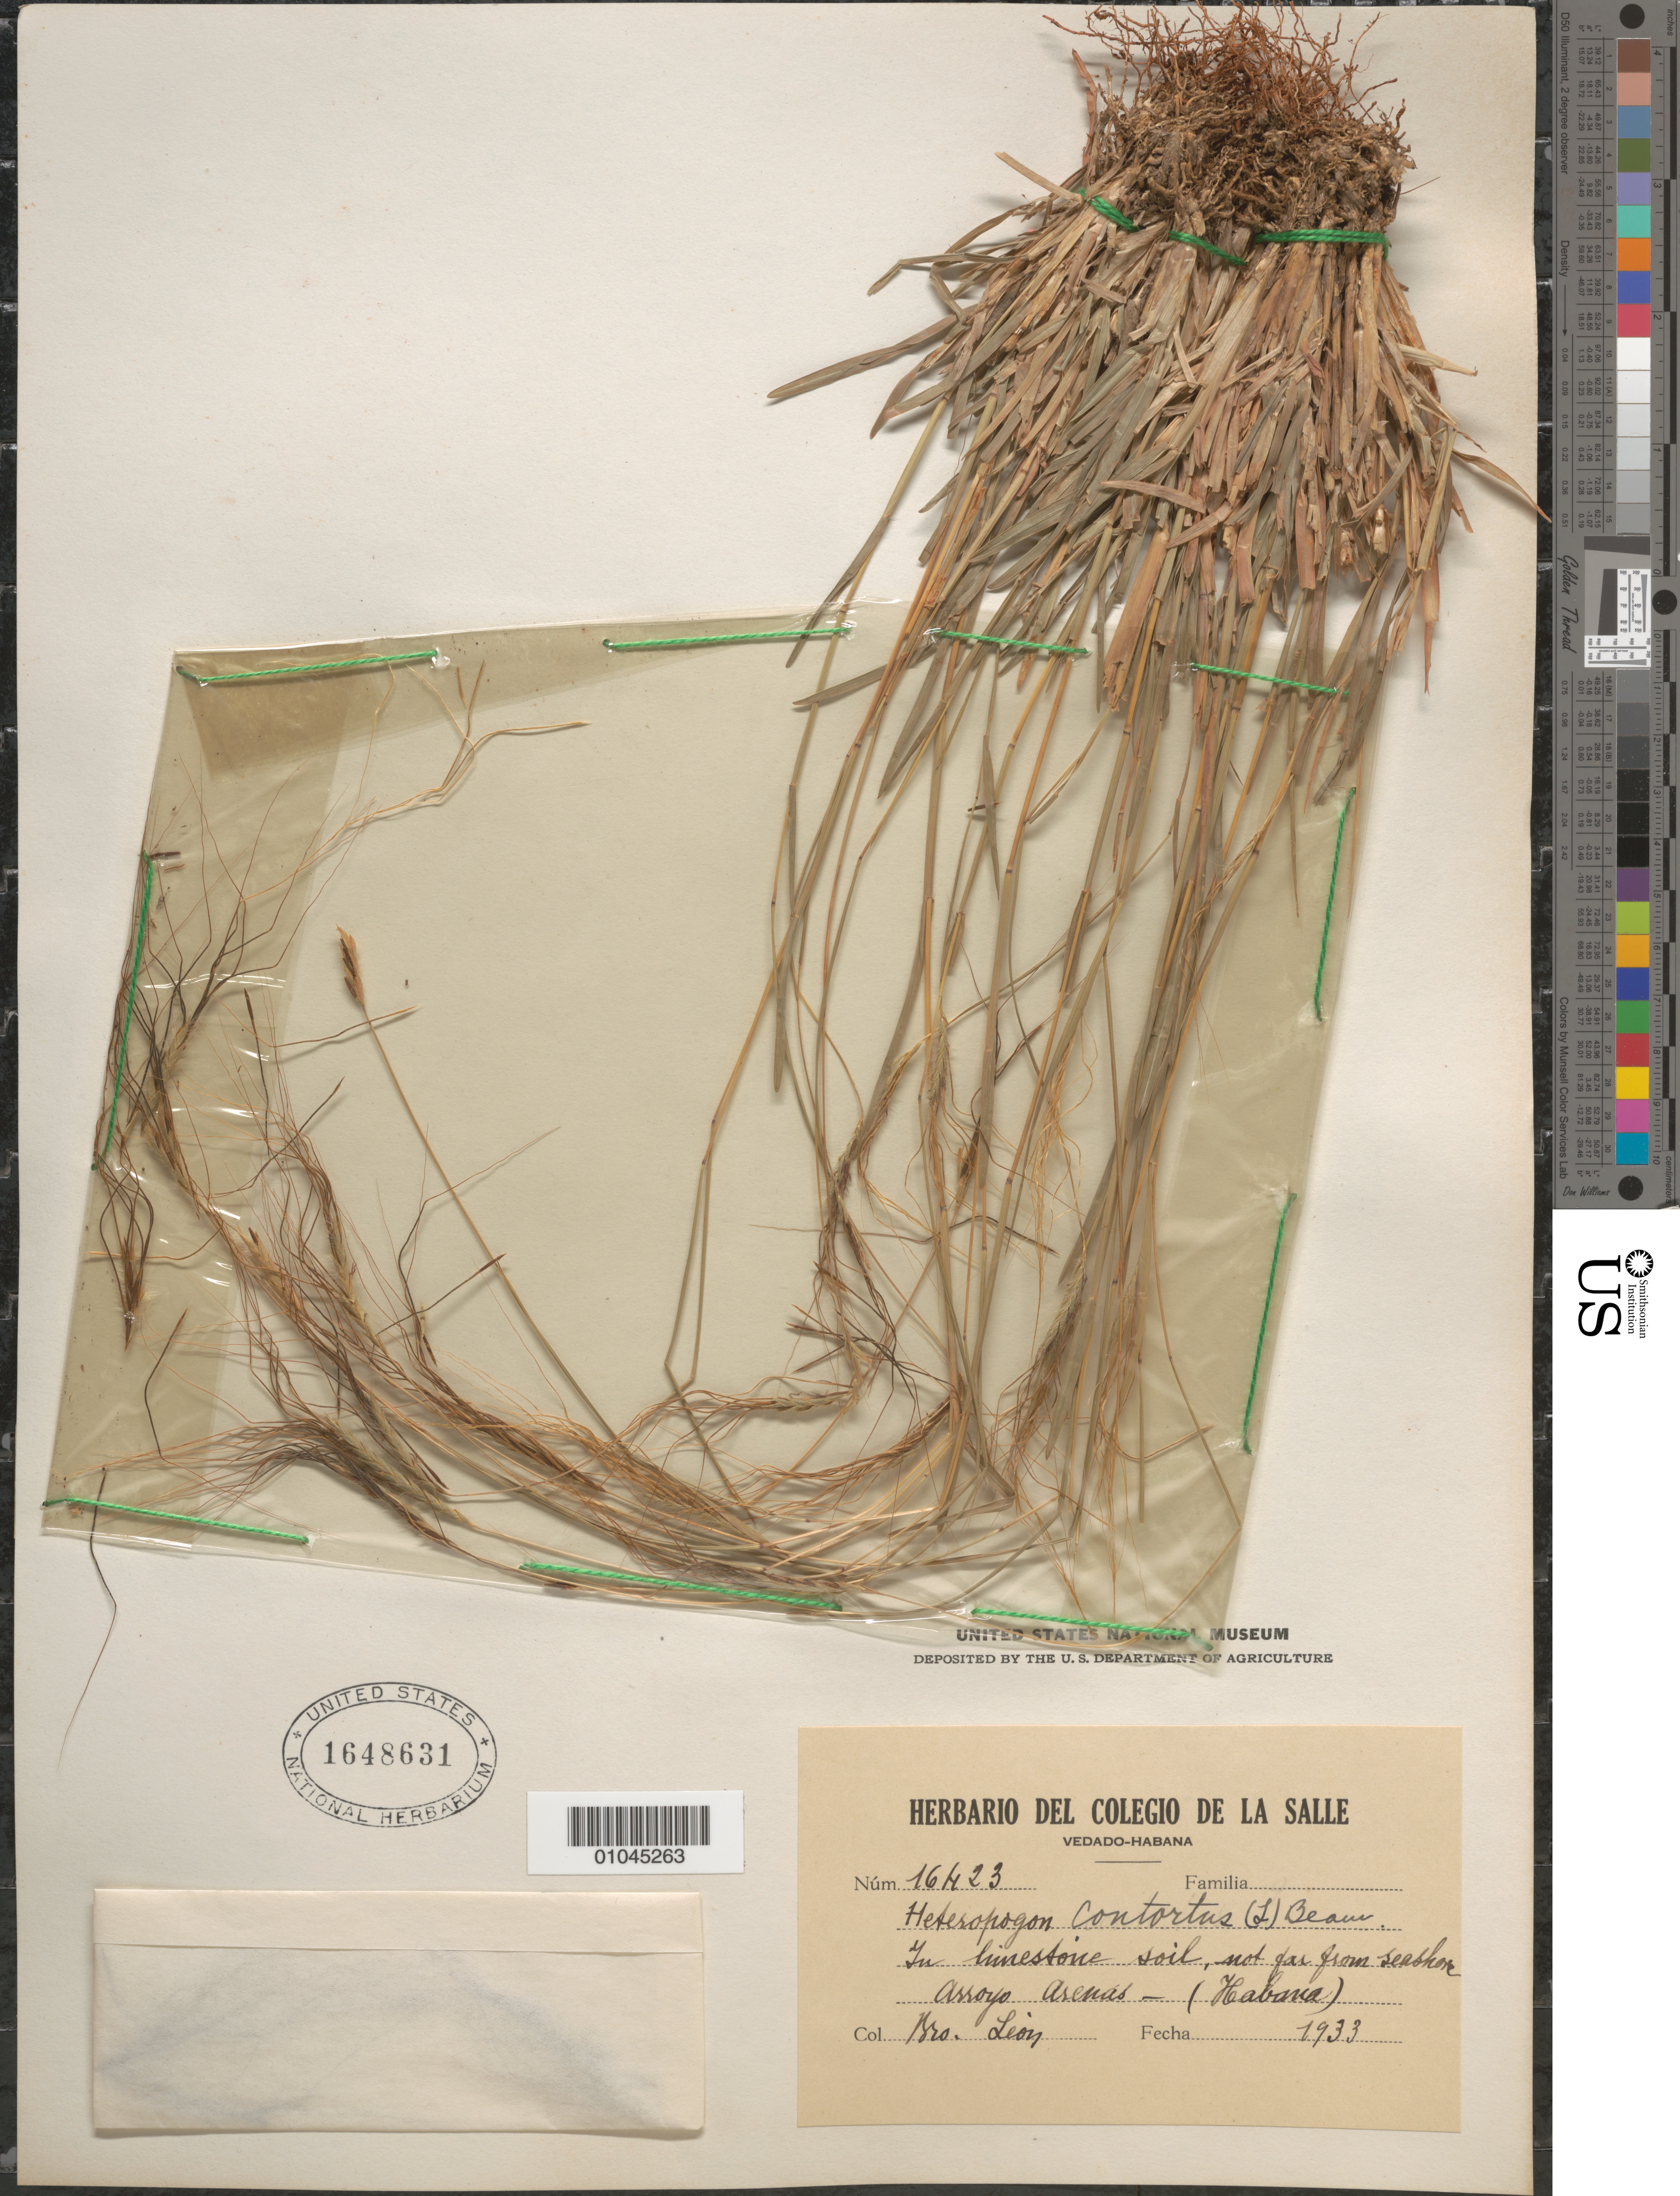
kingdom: Plantae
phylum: Tracheophyta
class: Liliopsida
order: Poales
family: Poaceae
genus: Heteropogon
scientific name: Heteropogon contortus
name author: (L.) P. Beauv. ex Roem. & Schult.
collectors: Bro. León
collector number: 16423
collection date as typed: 1933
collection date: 1933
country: Cuba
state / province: La Habana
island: Cuba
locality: Arroyo Arenas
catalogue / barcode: US 1648631